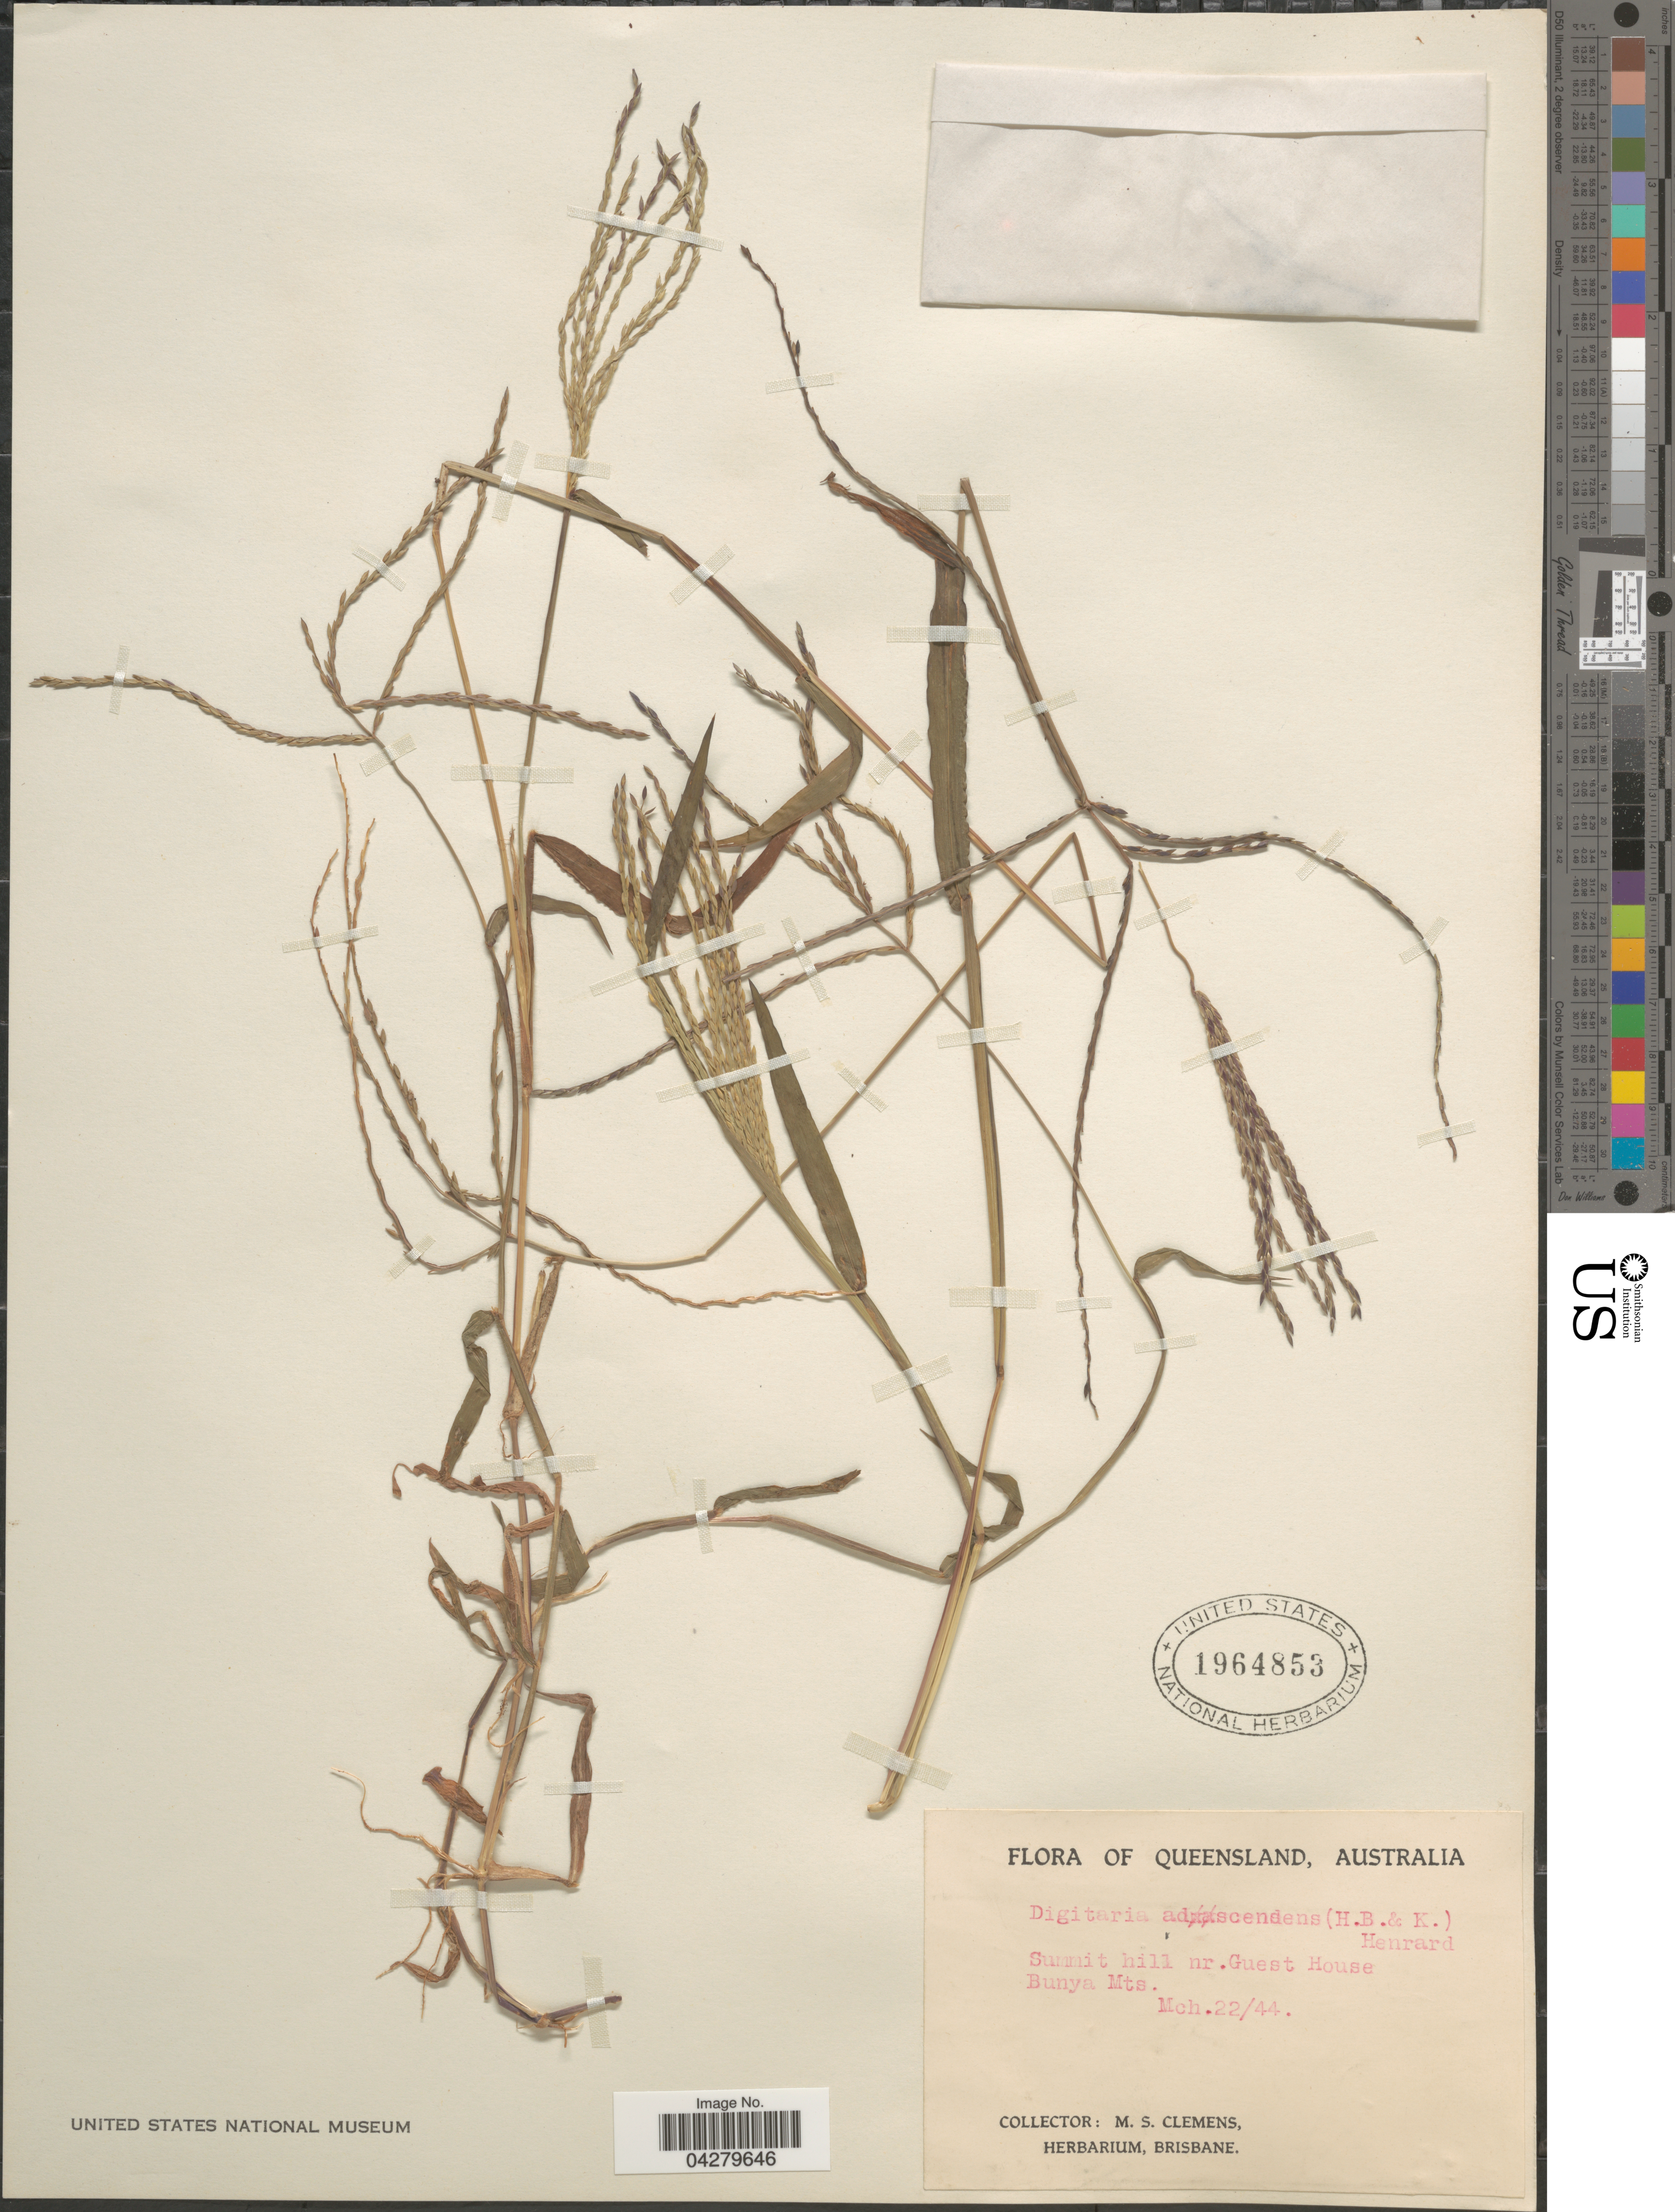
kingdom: Plantae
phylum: Tracheophyta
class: Liliopsida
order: Poales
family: Poaceae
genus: Digitaria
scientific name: Digitaria sanguinalis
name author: (L.) Scop.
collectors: M. S. Clemens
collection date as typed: Transcribed d/m/y: 22/3/44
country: Australia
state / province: Queensland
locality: Summit hill nr.Guest House. Bunya Mts.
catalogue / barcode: US 1964853